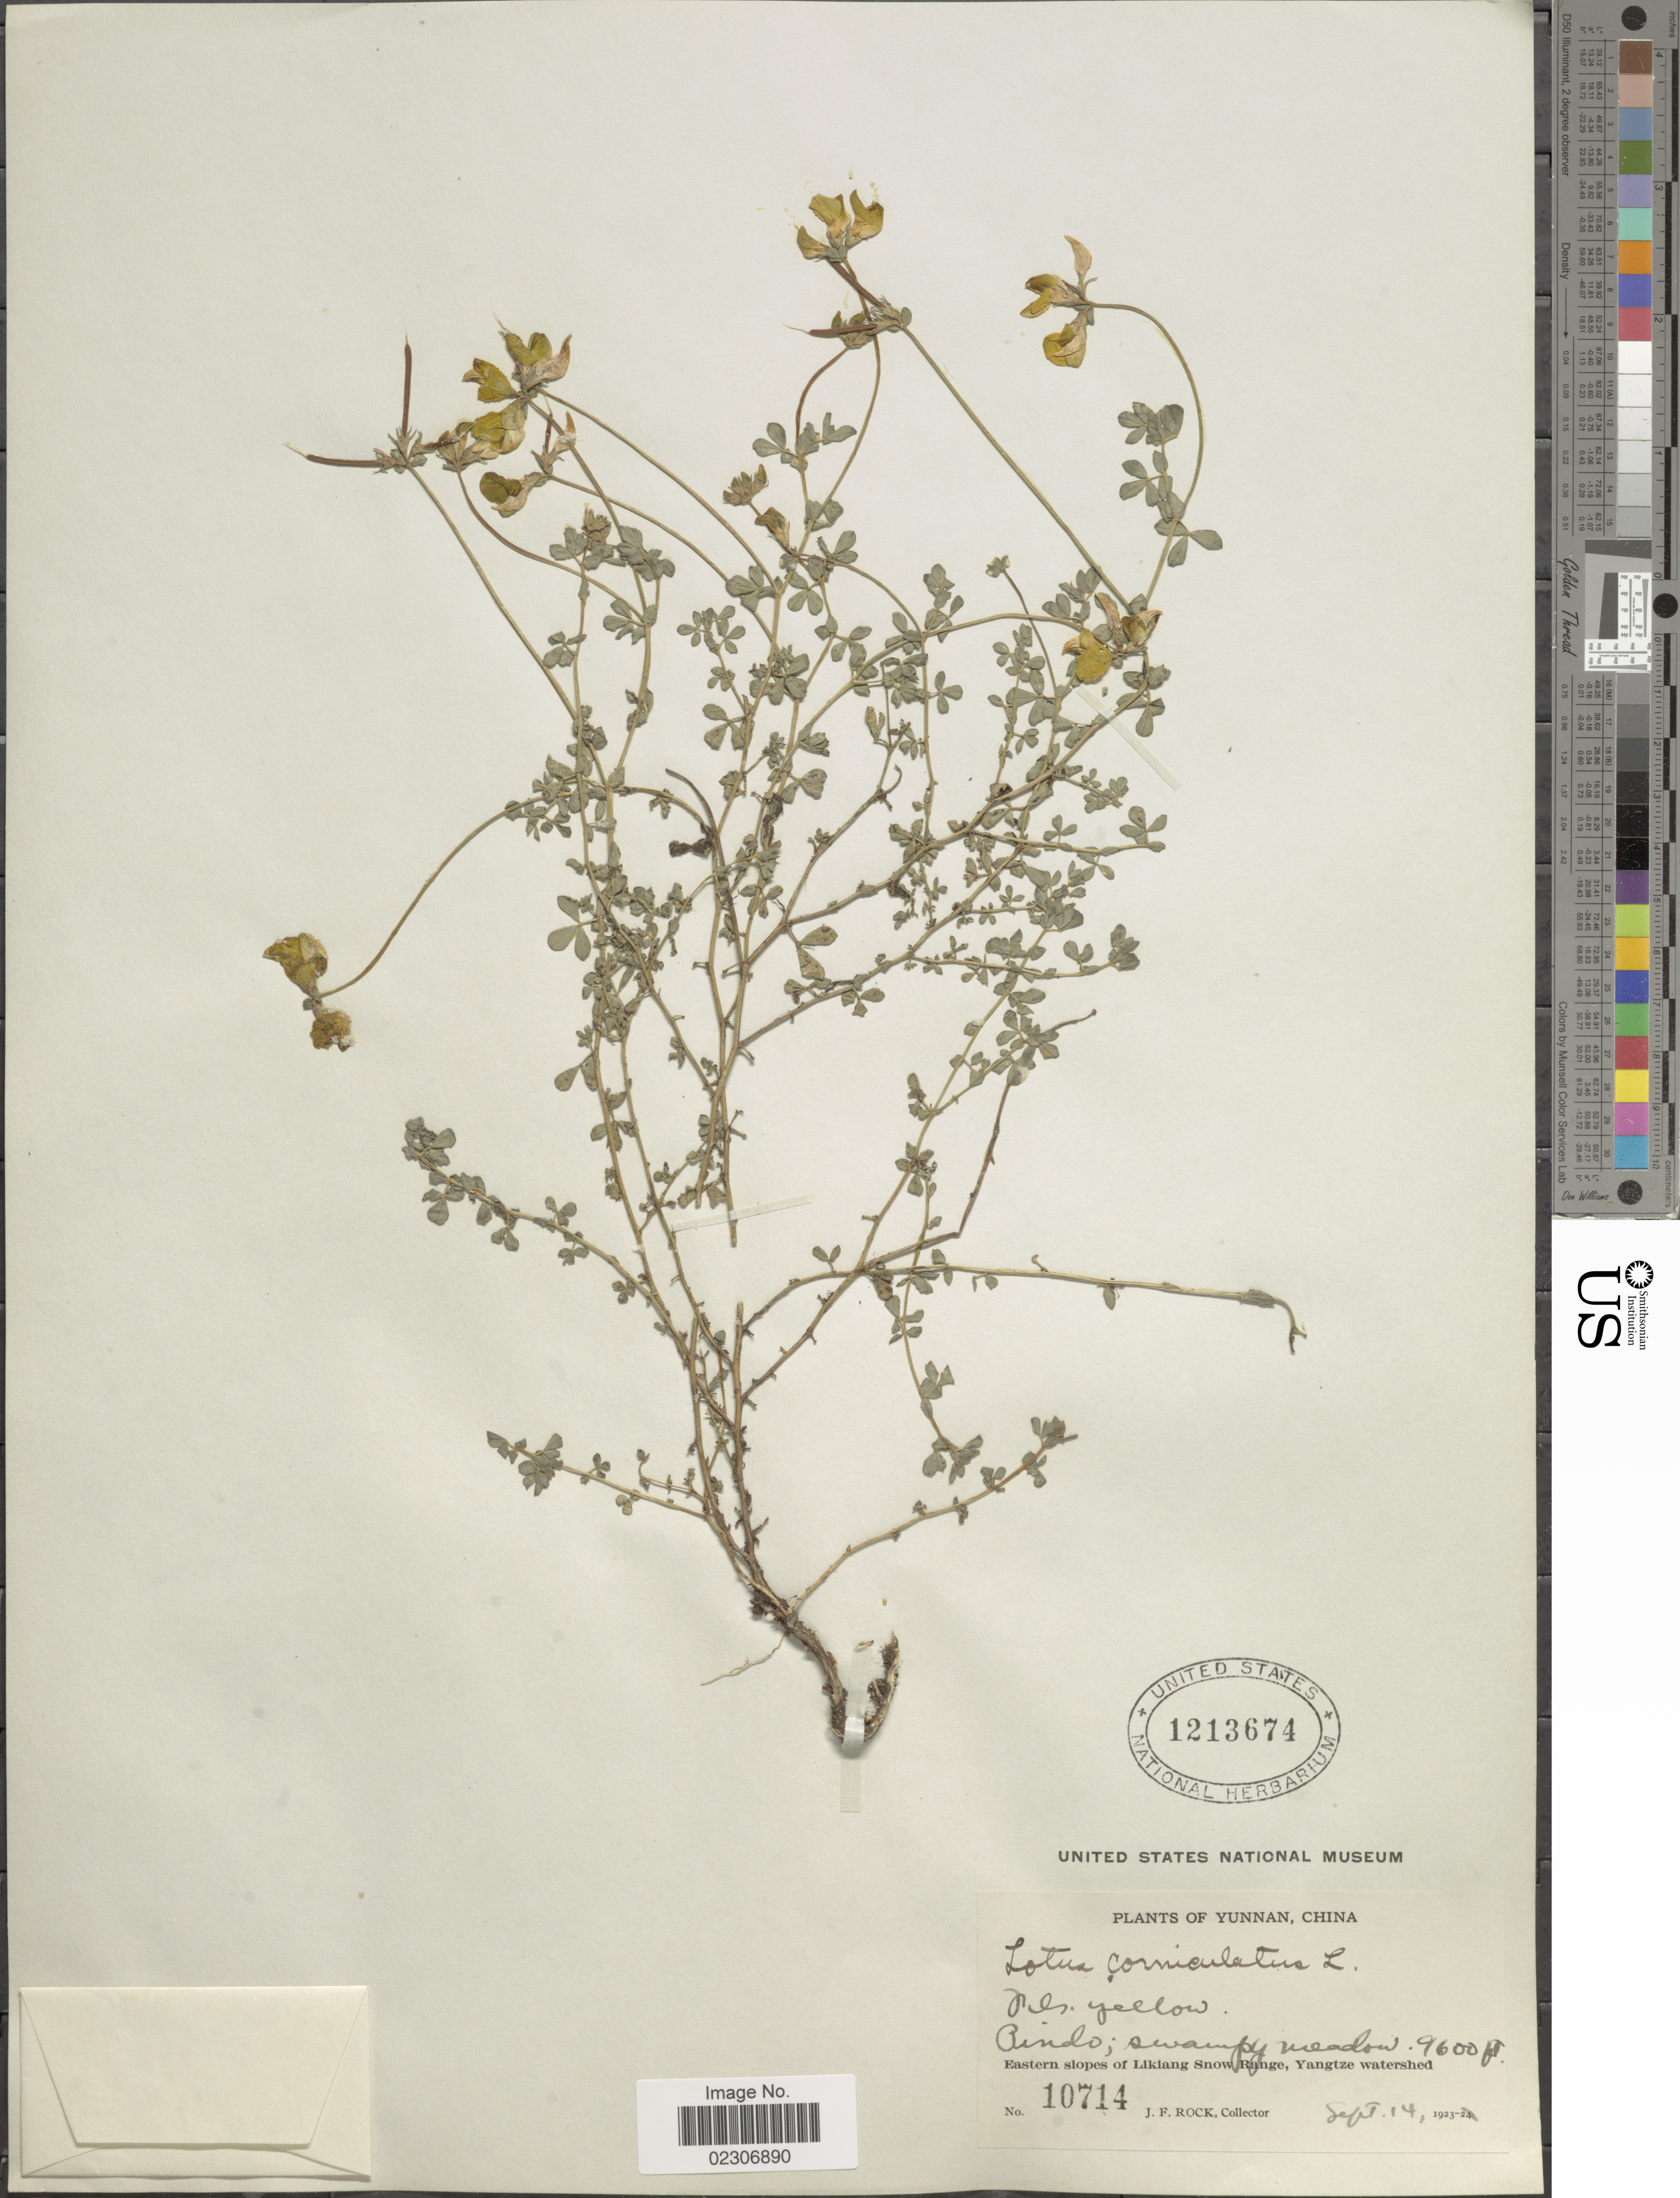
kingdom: Plantae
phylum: Tracheophyta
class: Magnoliopsida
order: Fabales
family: Fabaceae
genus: Lotus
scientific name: Lotus corniculatus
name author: L.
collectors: J. Rock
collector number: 10714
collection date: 1923-09-14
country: China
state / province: Yunnan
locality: Yunnan, China. Pindo, Swampy meadow. eastern slopes of Likiang Snow Range, Yangtze watershed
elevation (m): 2926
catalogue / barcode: US 1213674